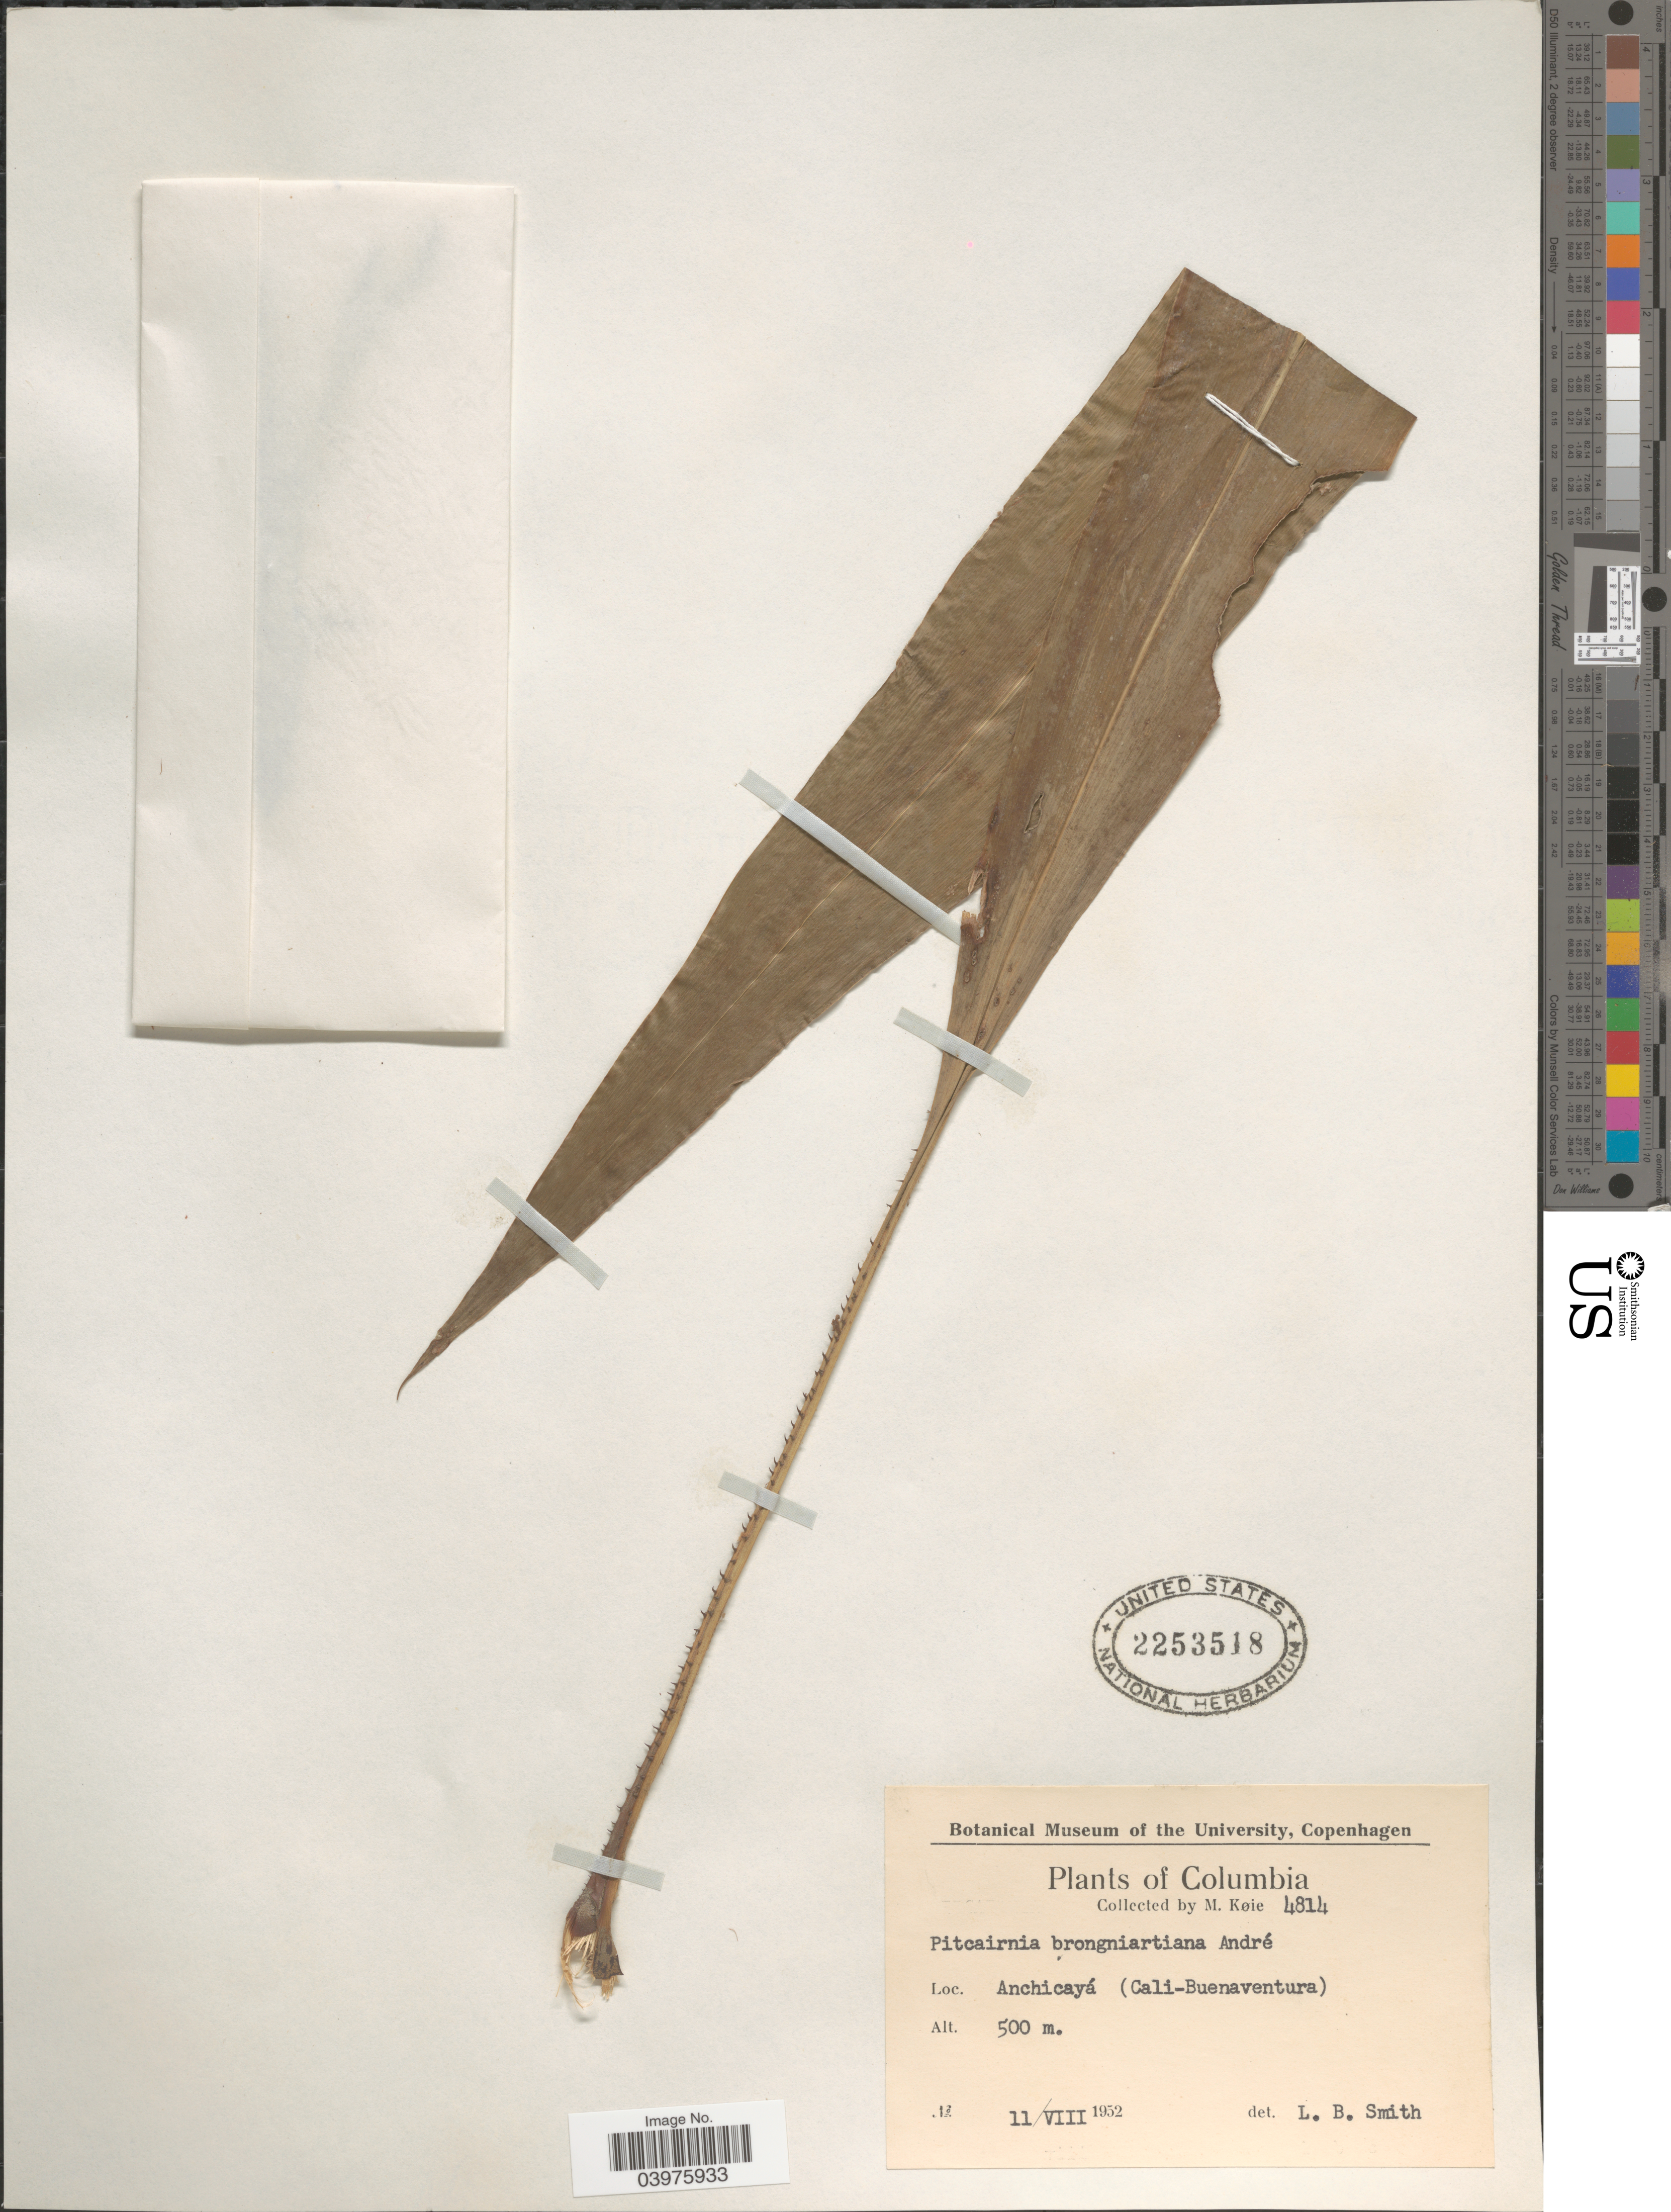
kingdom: Plantae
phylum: Tracheophyta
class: Liliopsida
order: Poales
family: Bromeliaceae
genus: Pitcairnia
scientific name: Pitcairnia brongniartiana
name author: André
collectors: M. Köie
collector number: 4814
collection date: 1952-08-11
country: Colombia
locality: Anchicayá (Cali-Buenaventura).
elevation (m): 500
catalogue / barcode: US 2253518